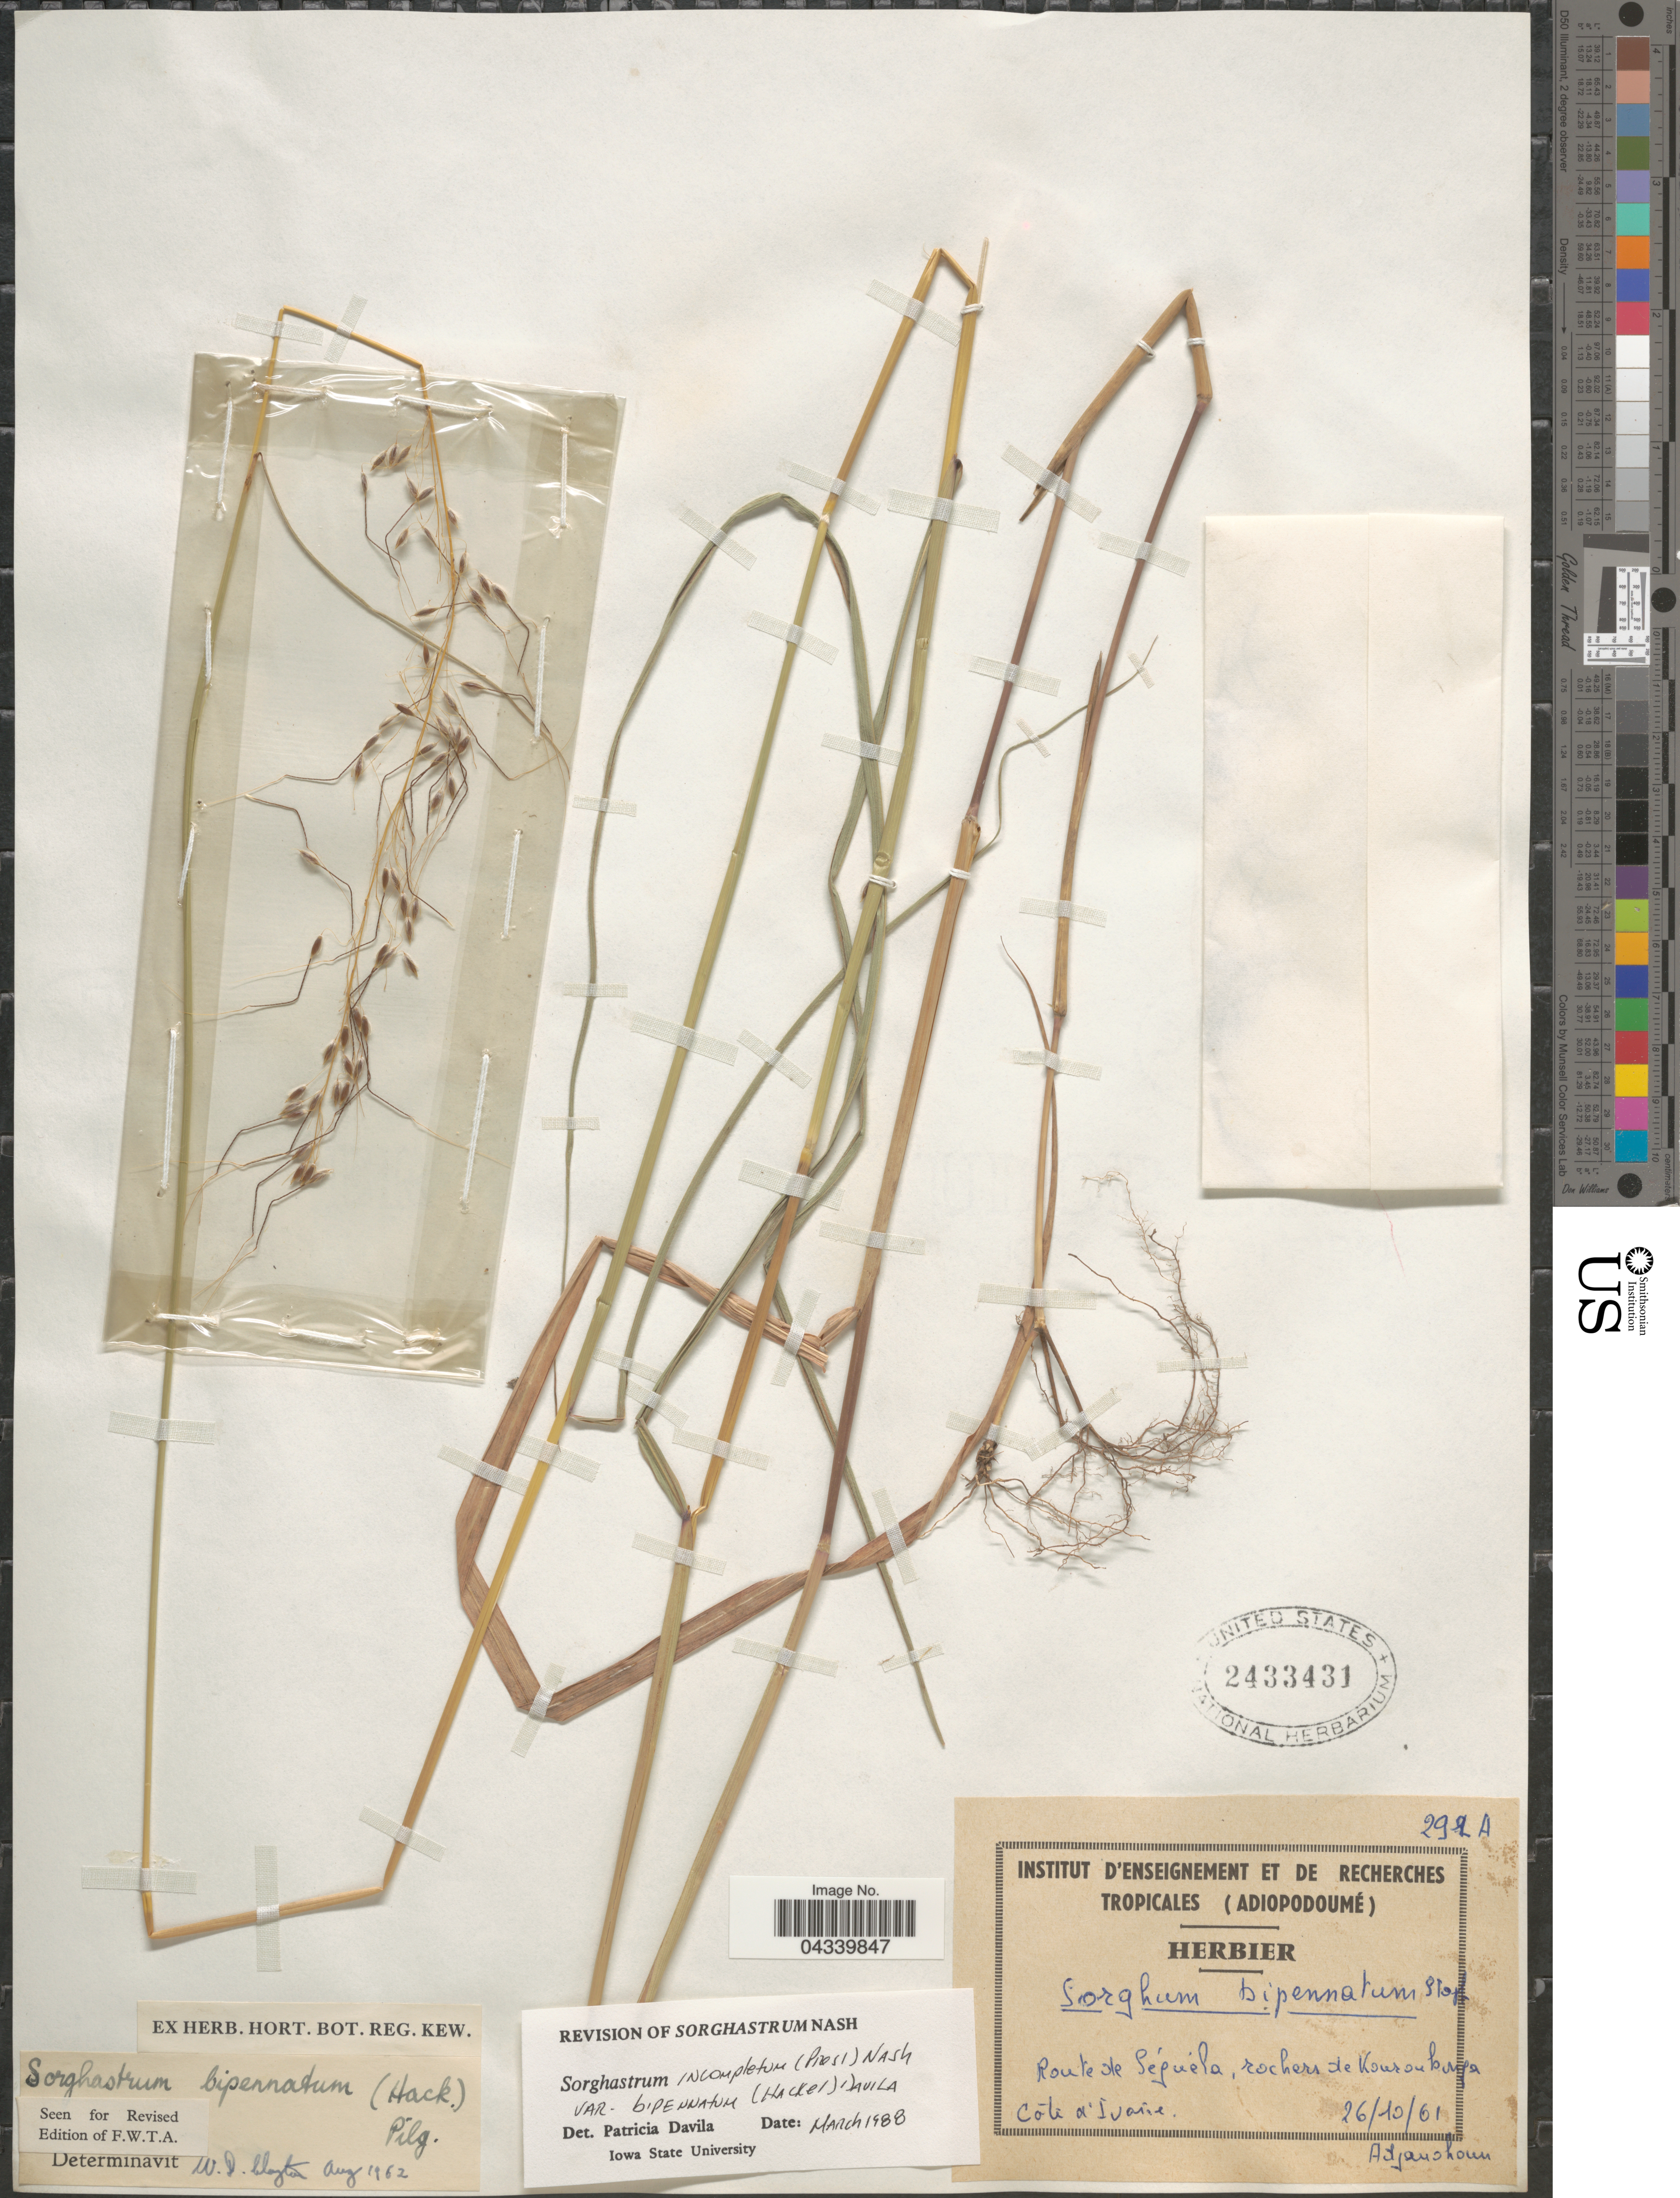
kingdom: Plantae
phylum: Tracheophyta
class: Liliopsida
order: Poales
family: Poaceae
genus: Sorghastrum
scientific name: Sorghastrum bipennatum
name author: (Hack.) Pilg.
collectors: Adjanohoun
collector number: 291A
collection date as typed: Transcribed d/m/y: 26/10/61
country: Ivory Coast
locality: Route de Séguela, rochers de Kouroukouna. Côte d'Ivoire.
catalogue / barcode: US 2433431